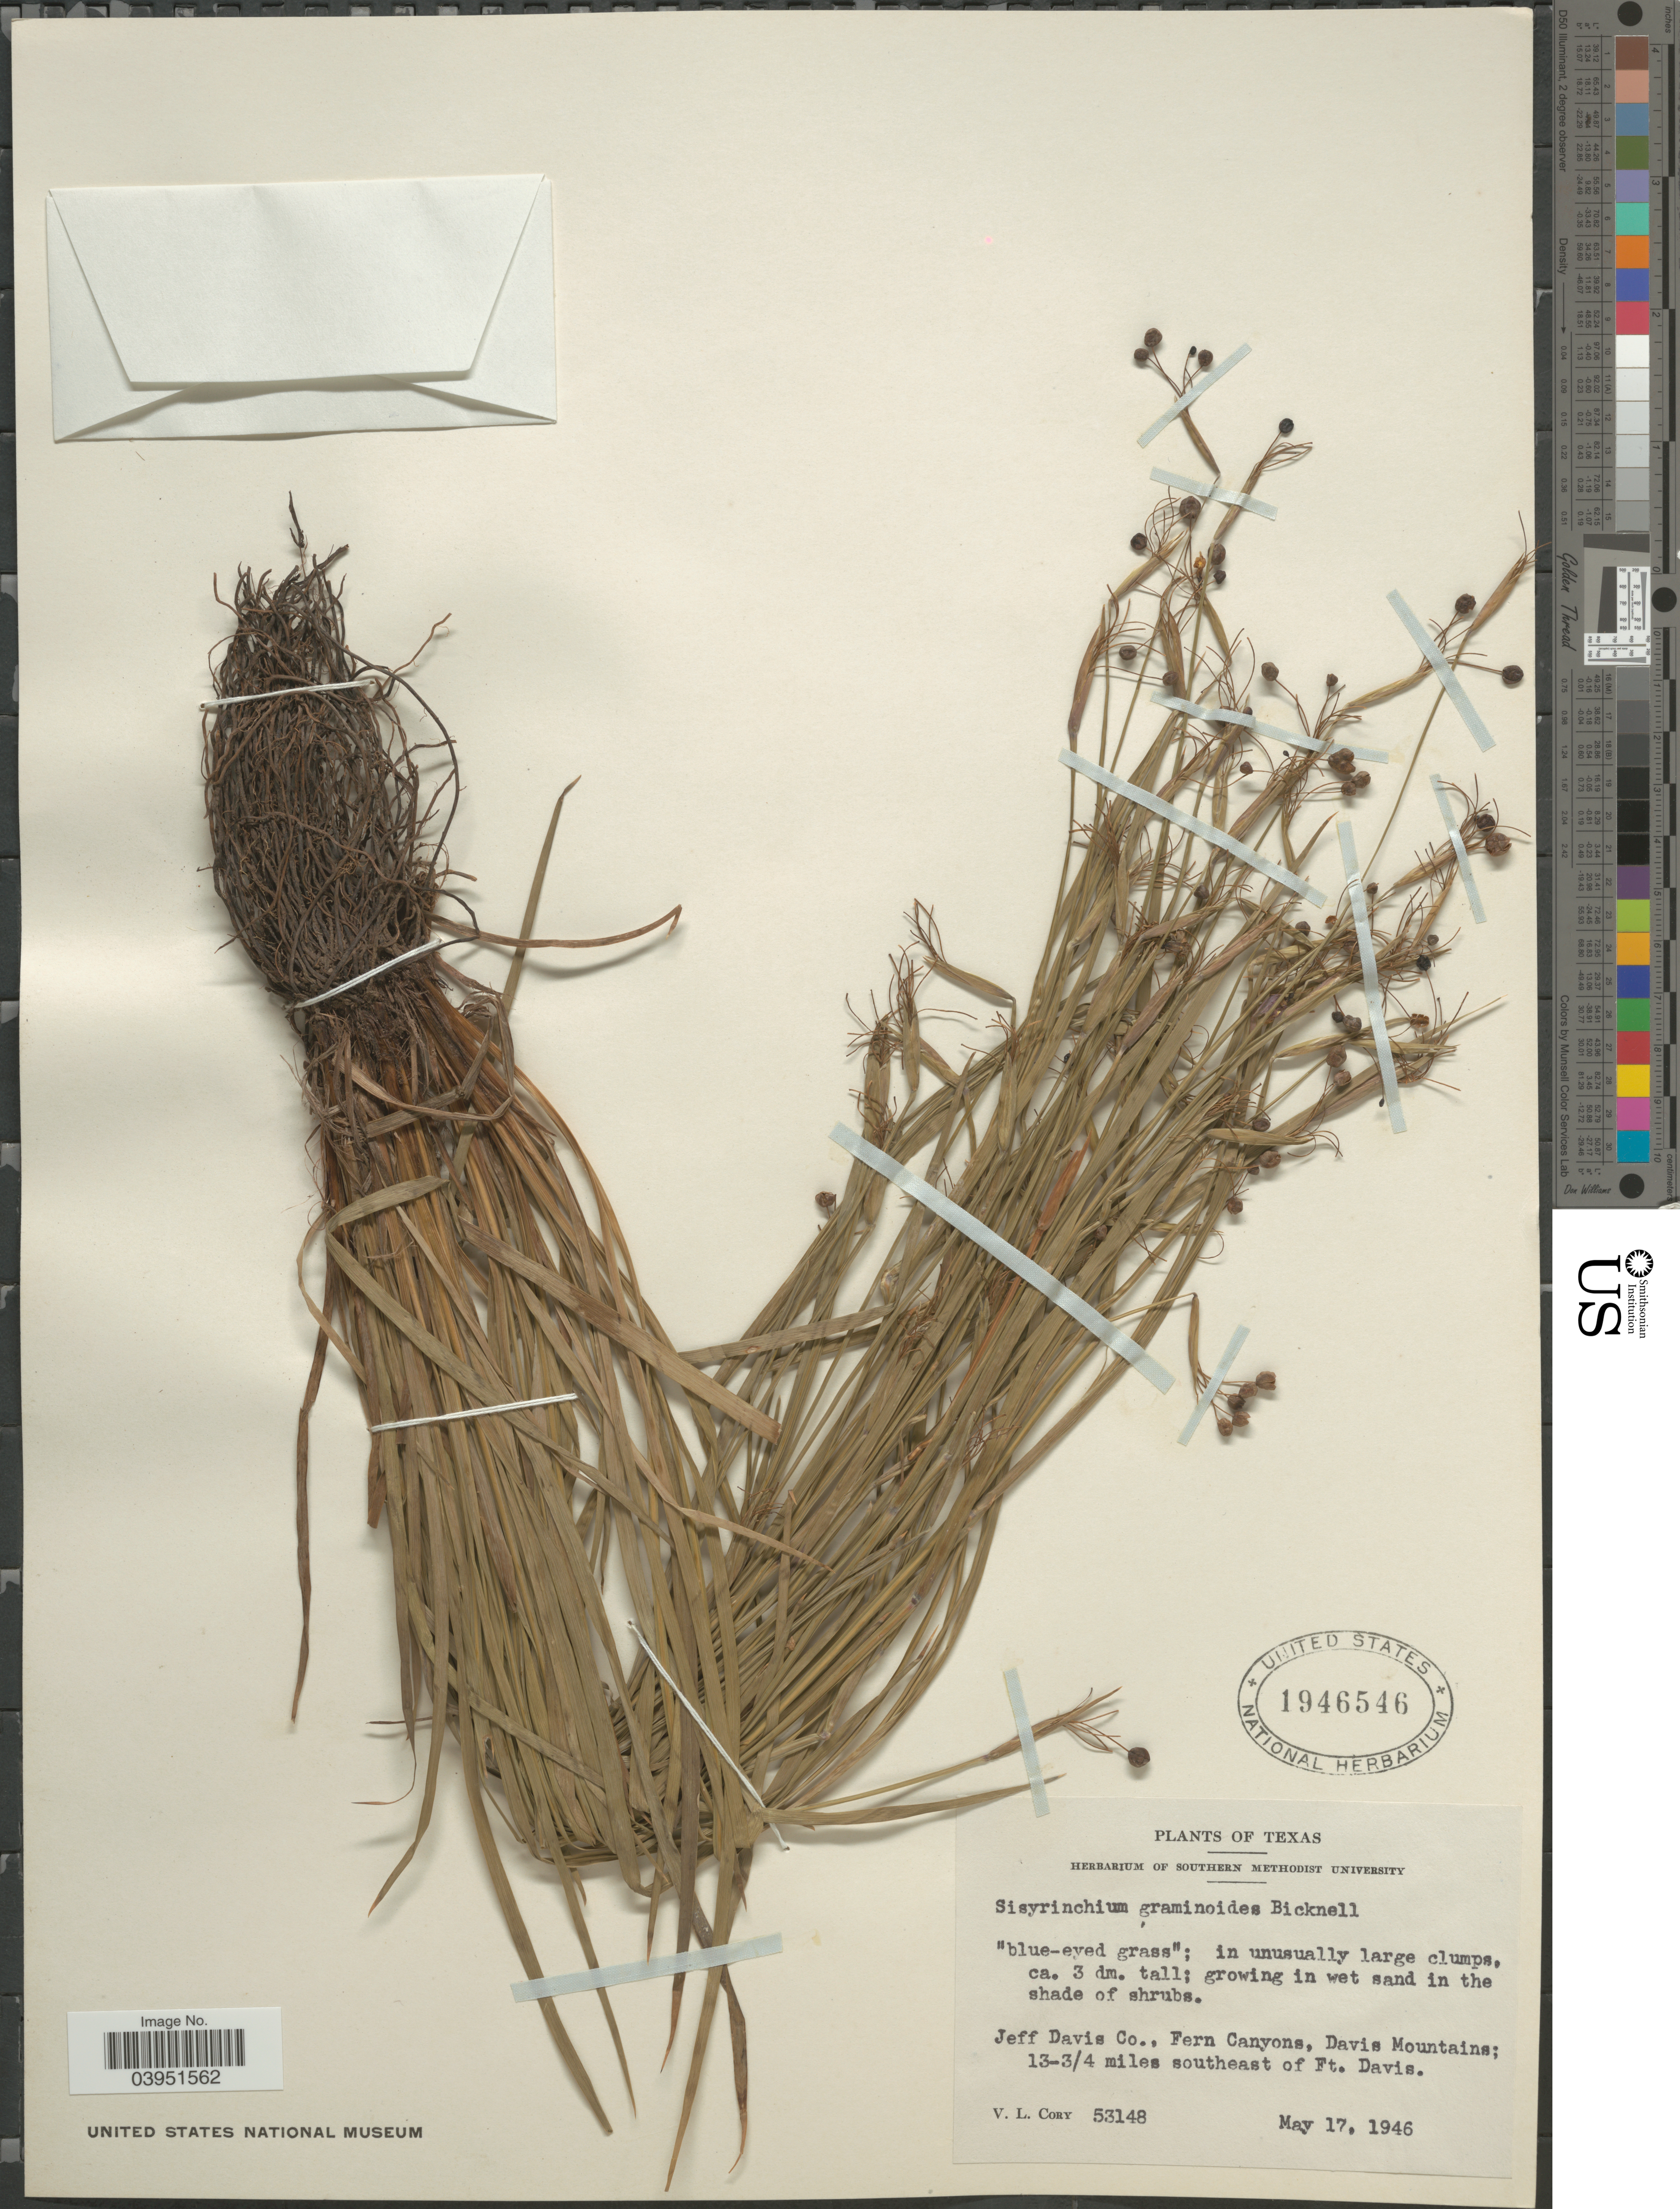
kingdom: Plantae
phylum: Tracheophyta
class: Liliopsida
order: Asparagales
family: Iridaceae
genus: Sisyrinchium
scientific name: Sisyrinchium pruinosum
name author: E.P. Bicknell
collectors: V. Cory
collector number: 53148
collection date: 1946-05-17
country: United States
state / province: Texas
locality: Jeff Davis Co., Fern Canyons, Davis Mountains; 13-3/4 miles southeast of Ft. Davis.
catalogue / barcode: US 1946546